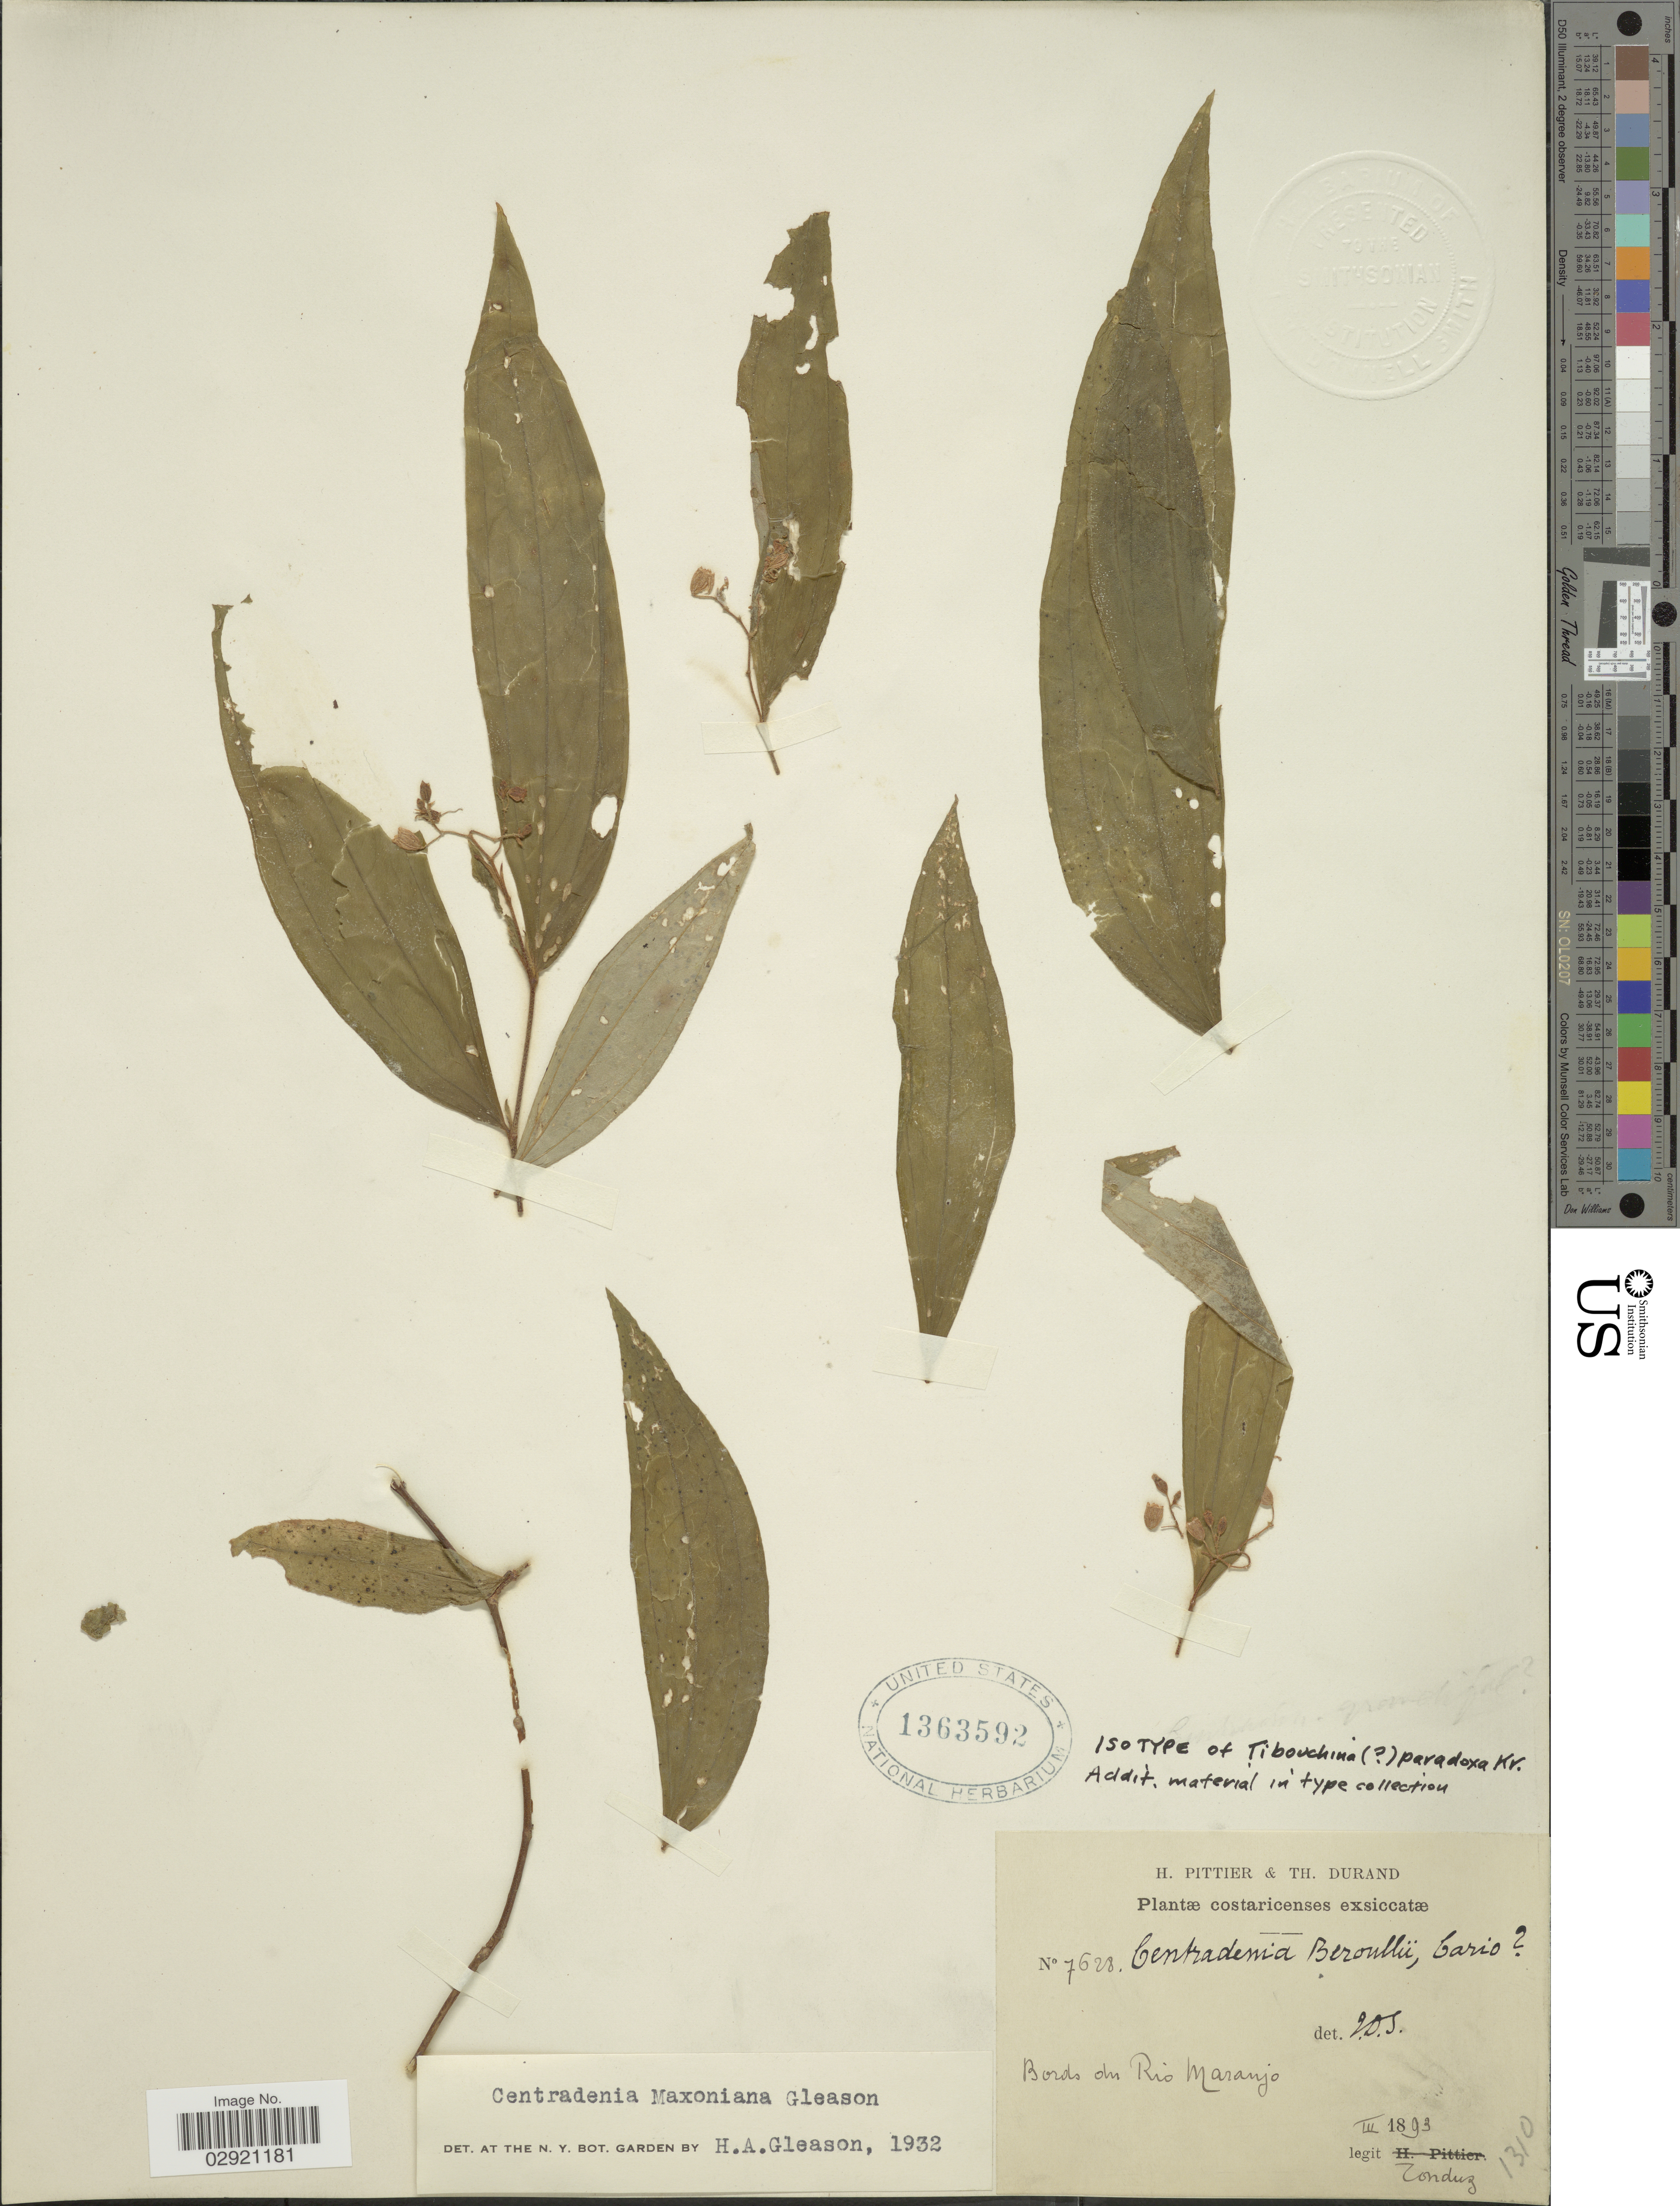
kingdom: Plantae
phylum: Tracheophyta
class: Magnoliopsida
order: Myrtales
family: Melastomataceae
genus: Centradenia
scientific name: Centradenia paradoxa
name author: (Kraenzl.) Almeda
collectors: Tonduz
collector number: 7628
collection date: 1893-03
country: Costa Rica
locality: Costaricenses. Bords du Rio Maranjo.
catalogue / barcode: US 1363592